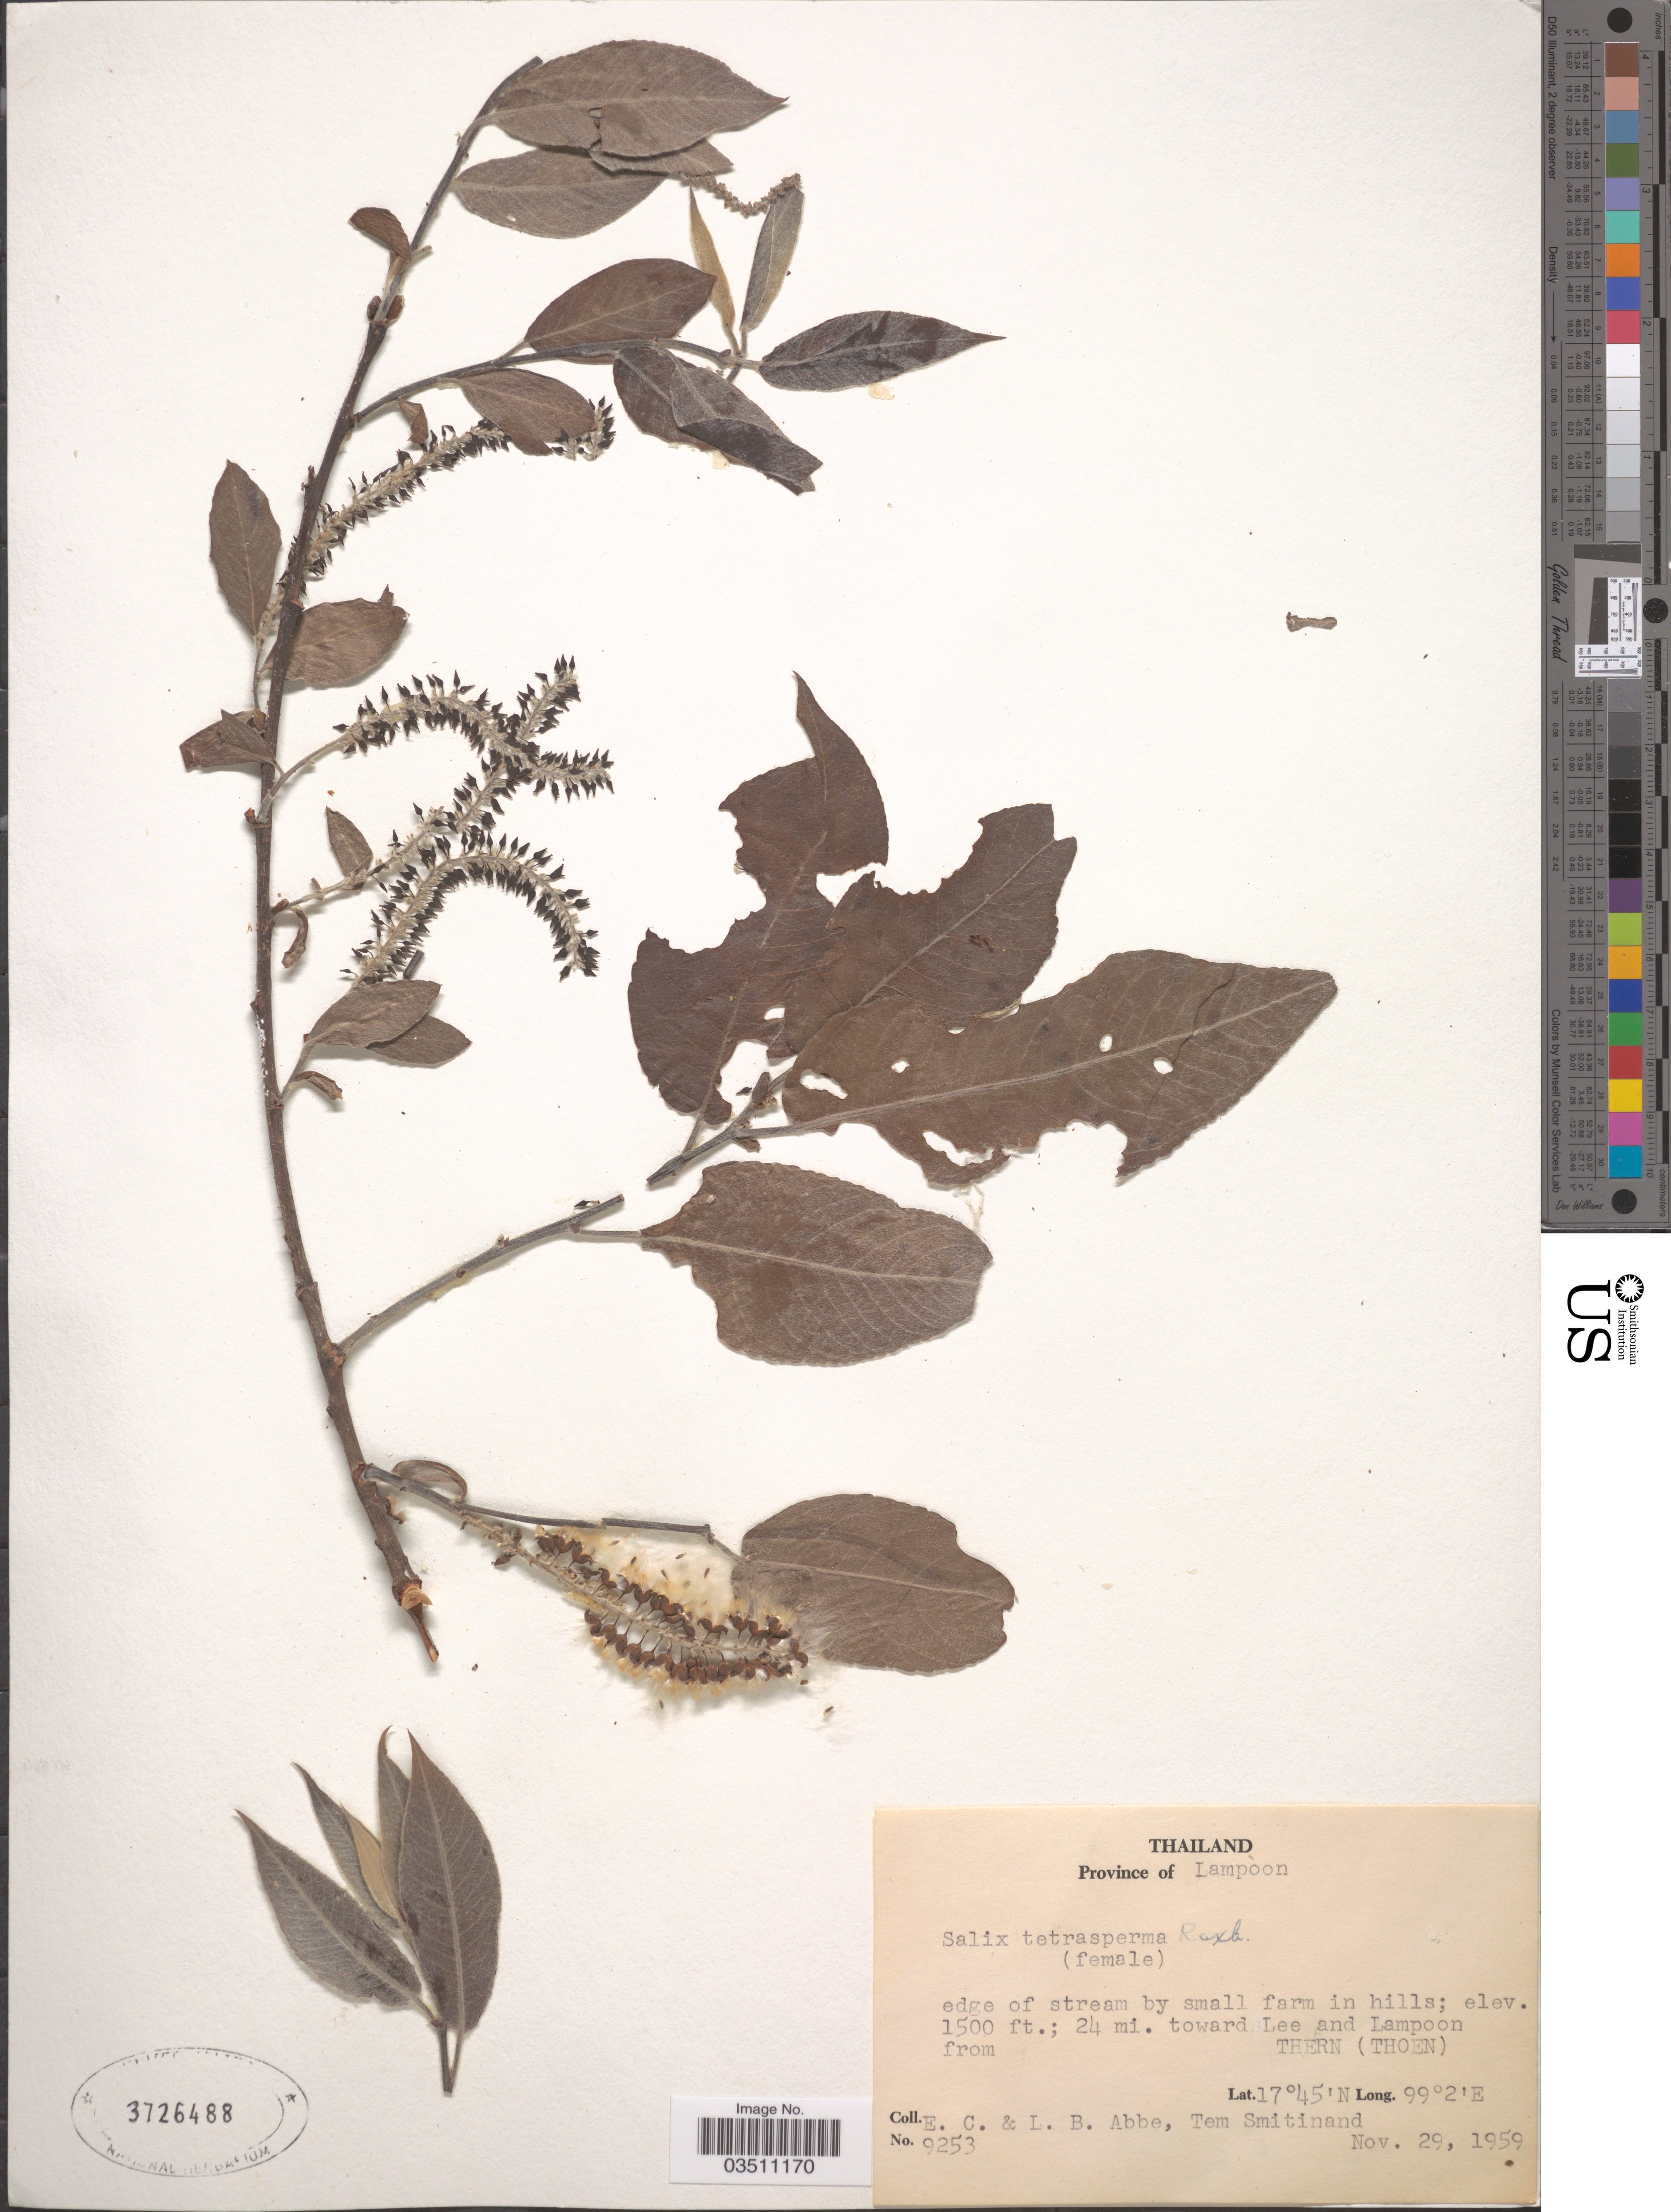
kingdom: Plantae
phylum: Tracheophyta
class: Magnoliopsida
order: Malpighiales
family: Salicaceae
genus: Salix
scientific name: Salix tetrasperma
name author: Roxb.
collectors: E. C. Abbe, L. B. Abbe & T. Smitinand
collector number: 9253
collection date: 1959-11-29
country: Thailand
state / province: Lamphun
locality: Province of Lampoon. 24 mi. toward Lee and Lampoon from Thern (Thoen).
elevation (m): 457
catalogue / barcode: US 3726488